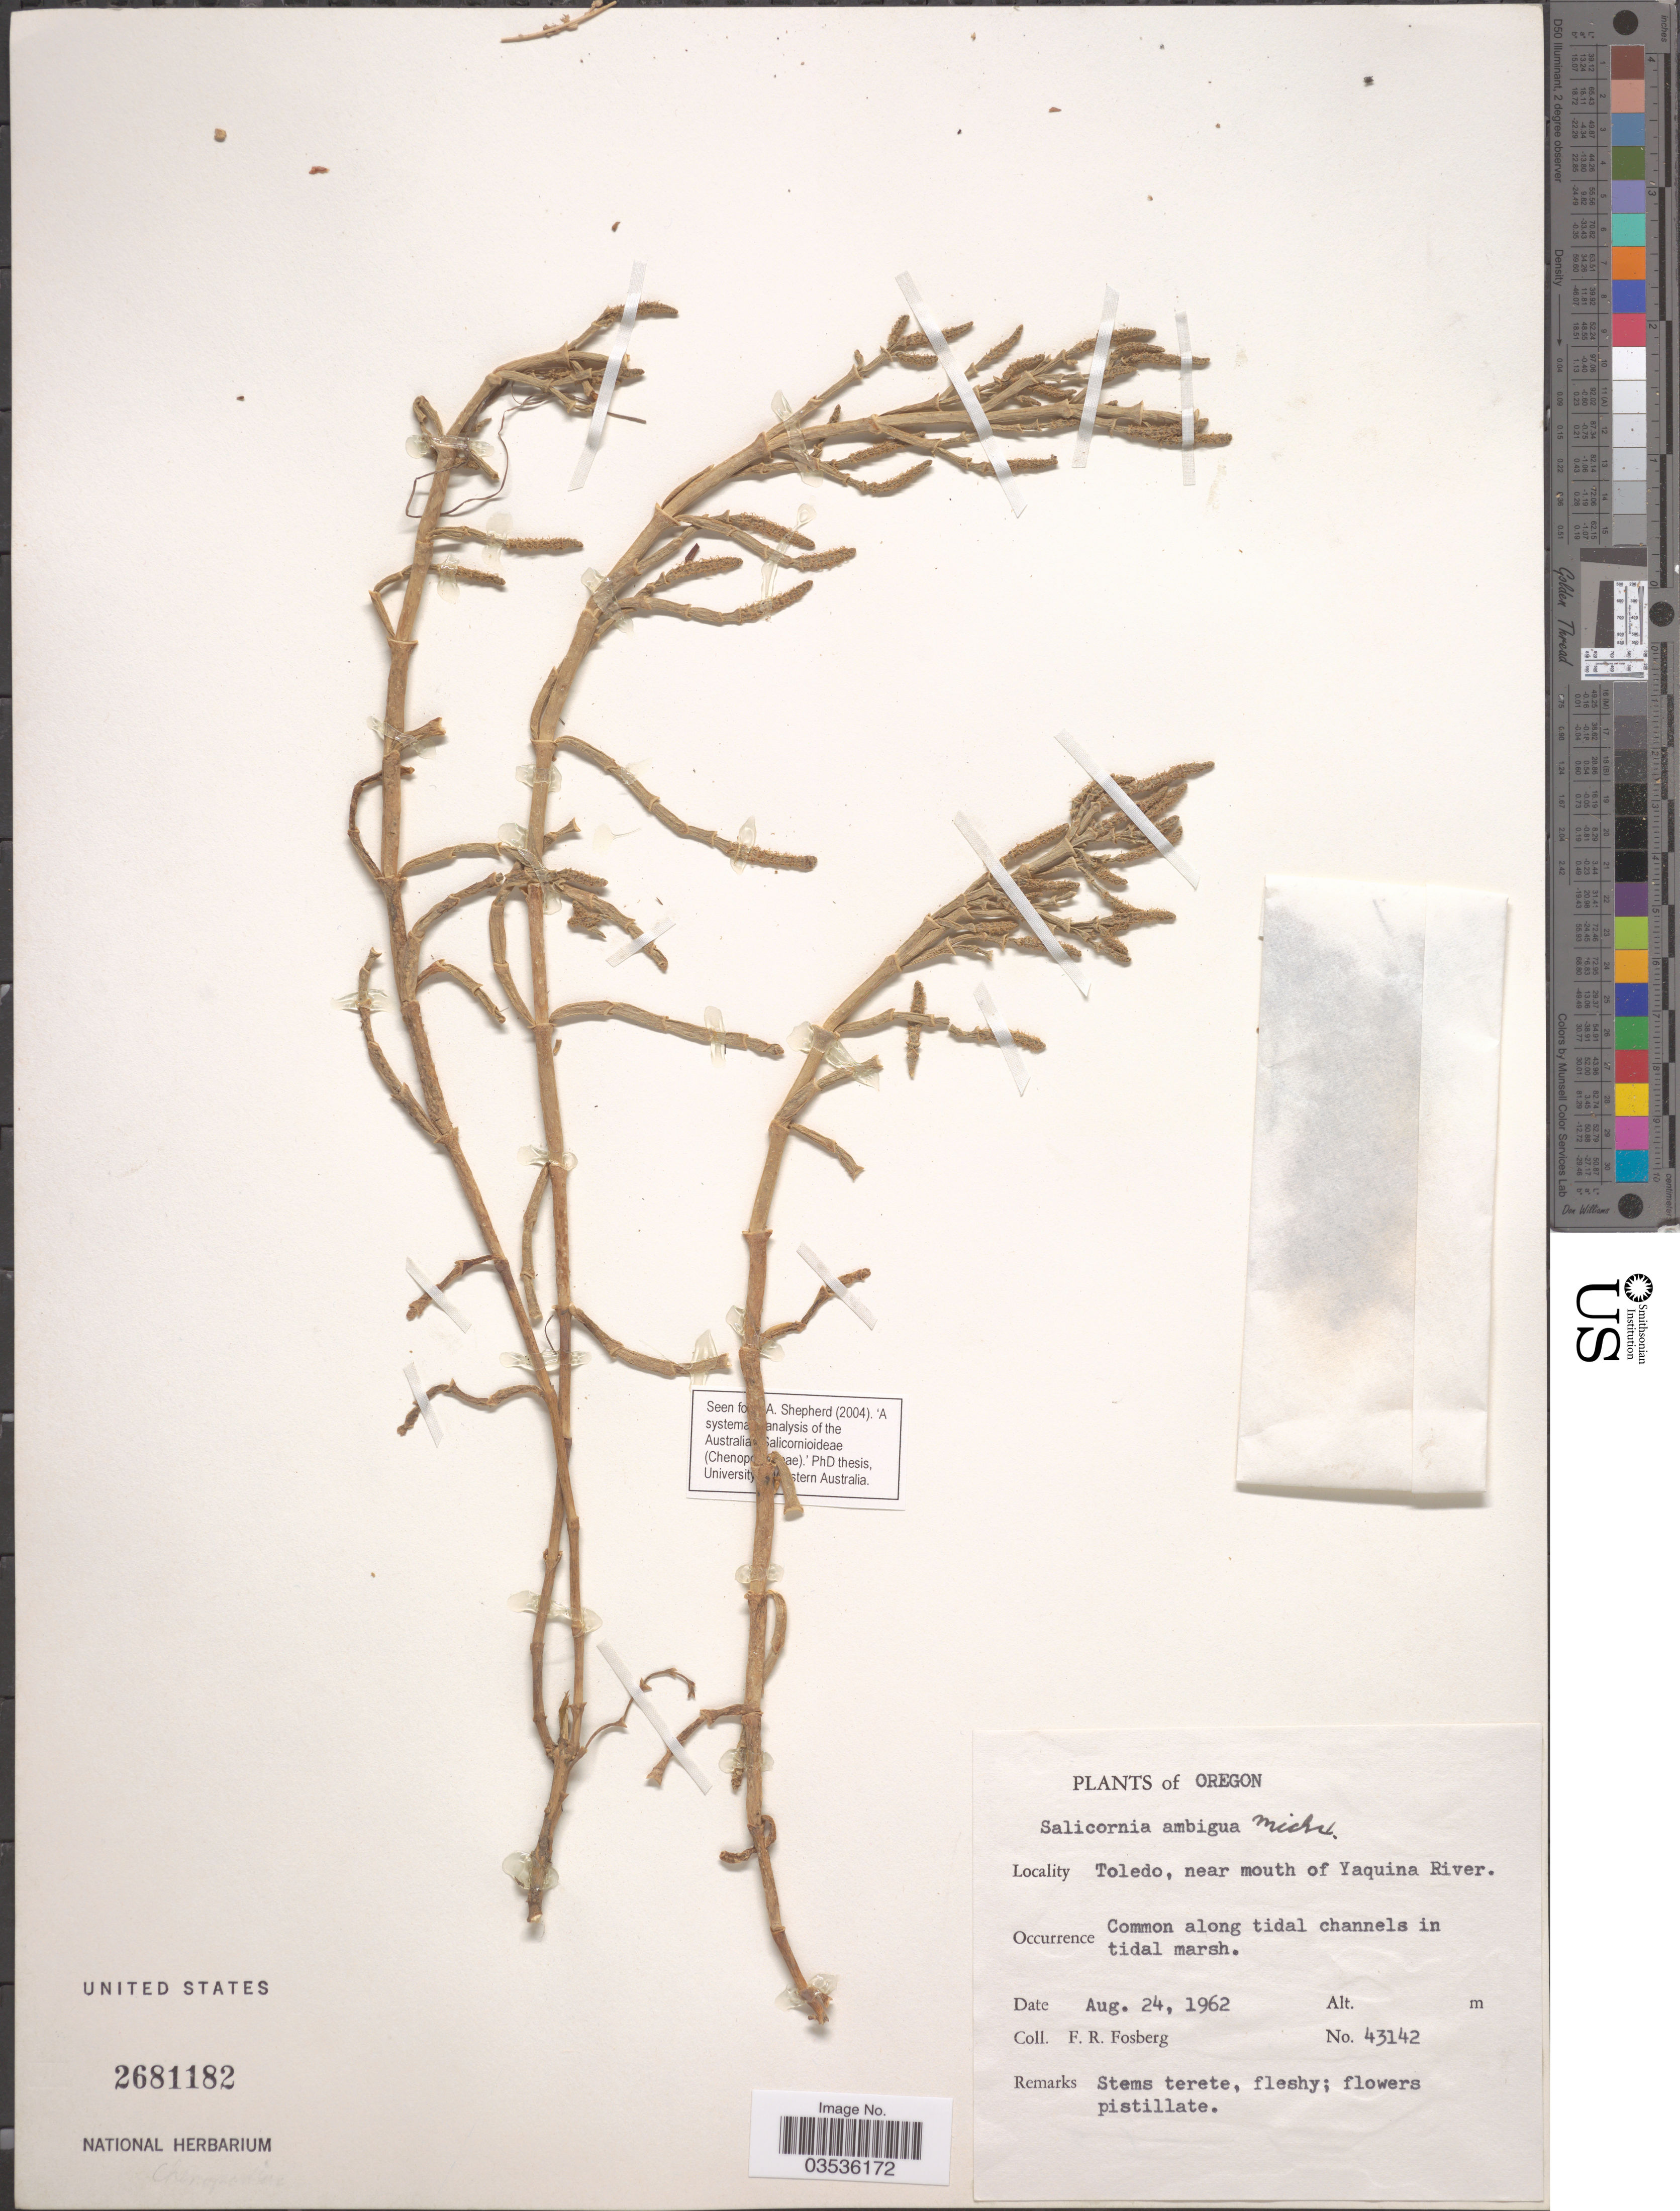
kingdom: Plantae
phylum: Tracheophyta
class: Magnoliopsida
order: Caryophyllales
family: Amaranthaceae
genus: Salicornia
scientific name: Salicornia pacifica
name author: Standl.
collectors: F. R. Fosberg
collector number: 43142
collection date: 1962-08-24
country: United States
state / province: Oregon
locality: Toledo, near mouth of Yaquina River.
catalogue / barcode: US 2681182